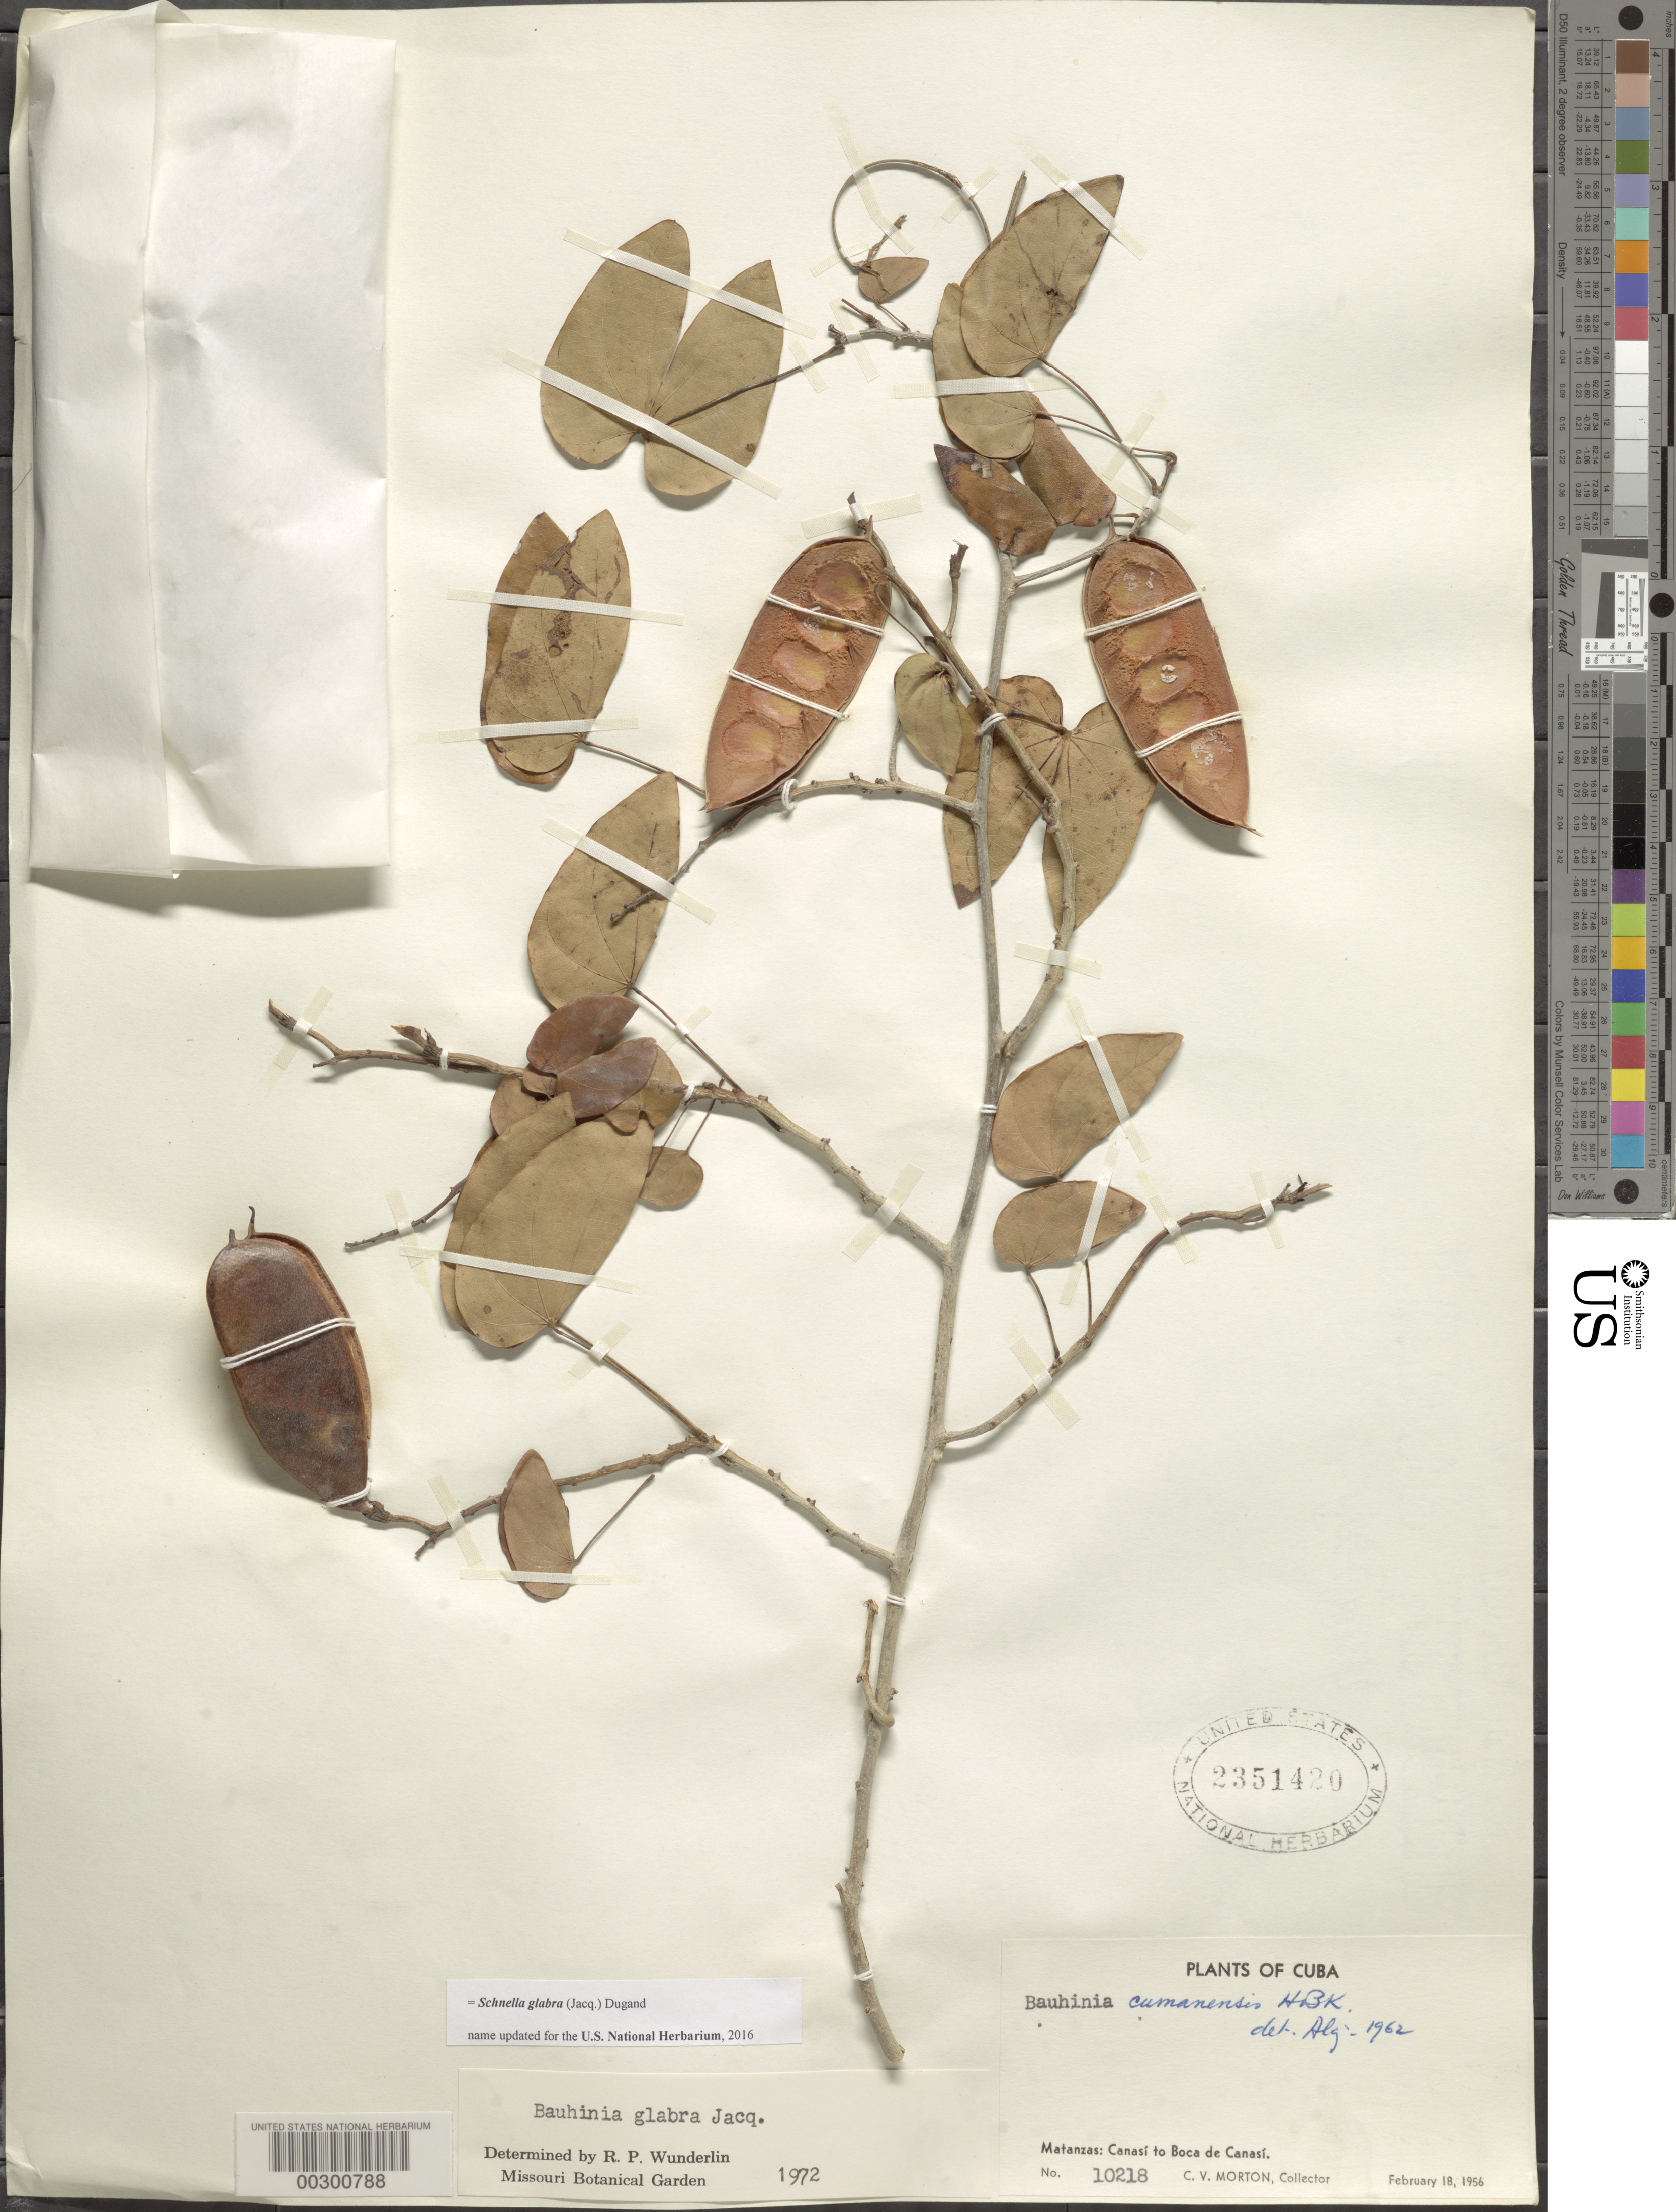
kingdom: Plantae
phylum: Tracheophyta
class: Magnoliopsida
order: Fabales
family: Fabaceae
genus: Schnella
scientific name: Schnella glabra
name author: (Jacq.) Dugand G.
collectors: C. V. Morton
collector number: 10218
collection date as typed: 18 Feb 1956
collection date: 1956-02-18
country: Cuba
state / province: Matanzas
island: Greater Antilles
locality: Canasi to boca de canasi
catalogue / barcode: US 2351420